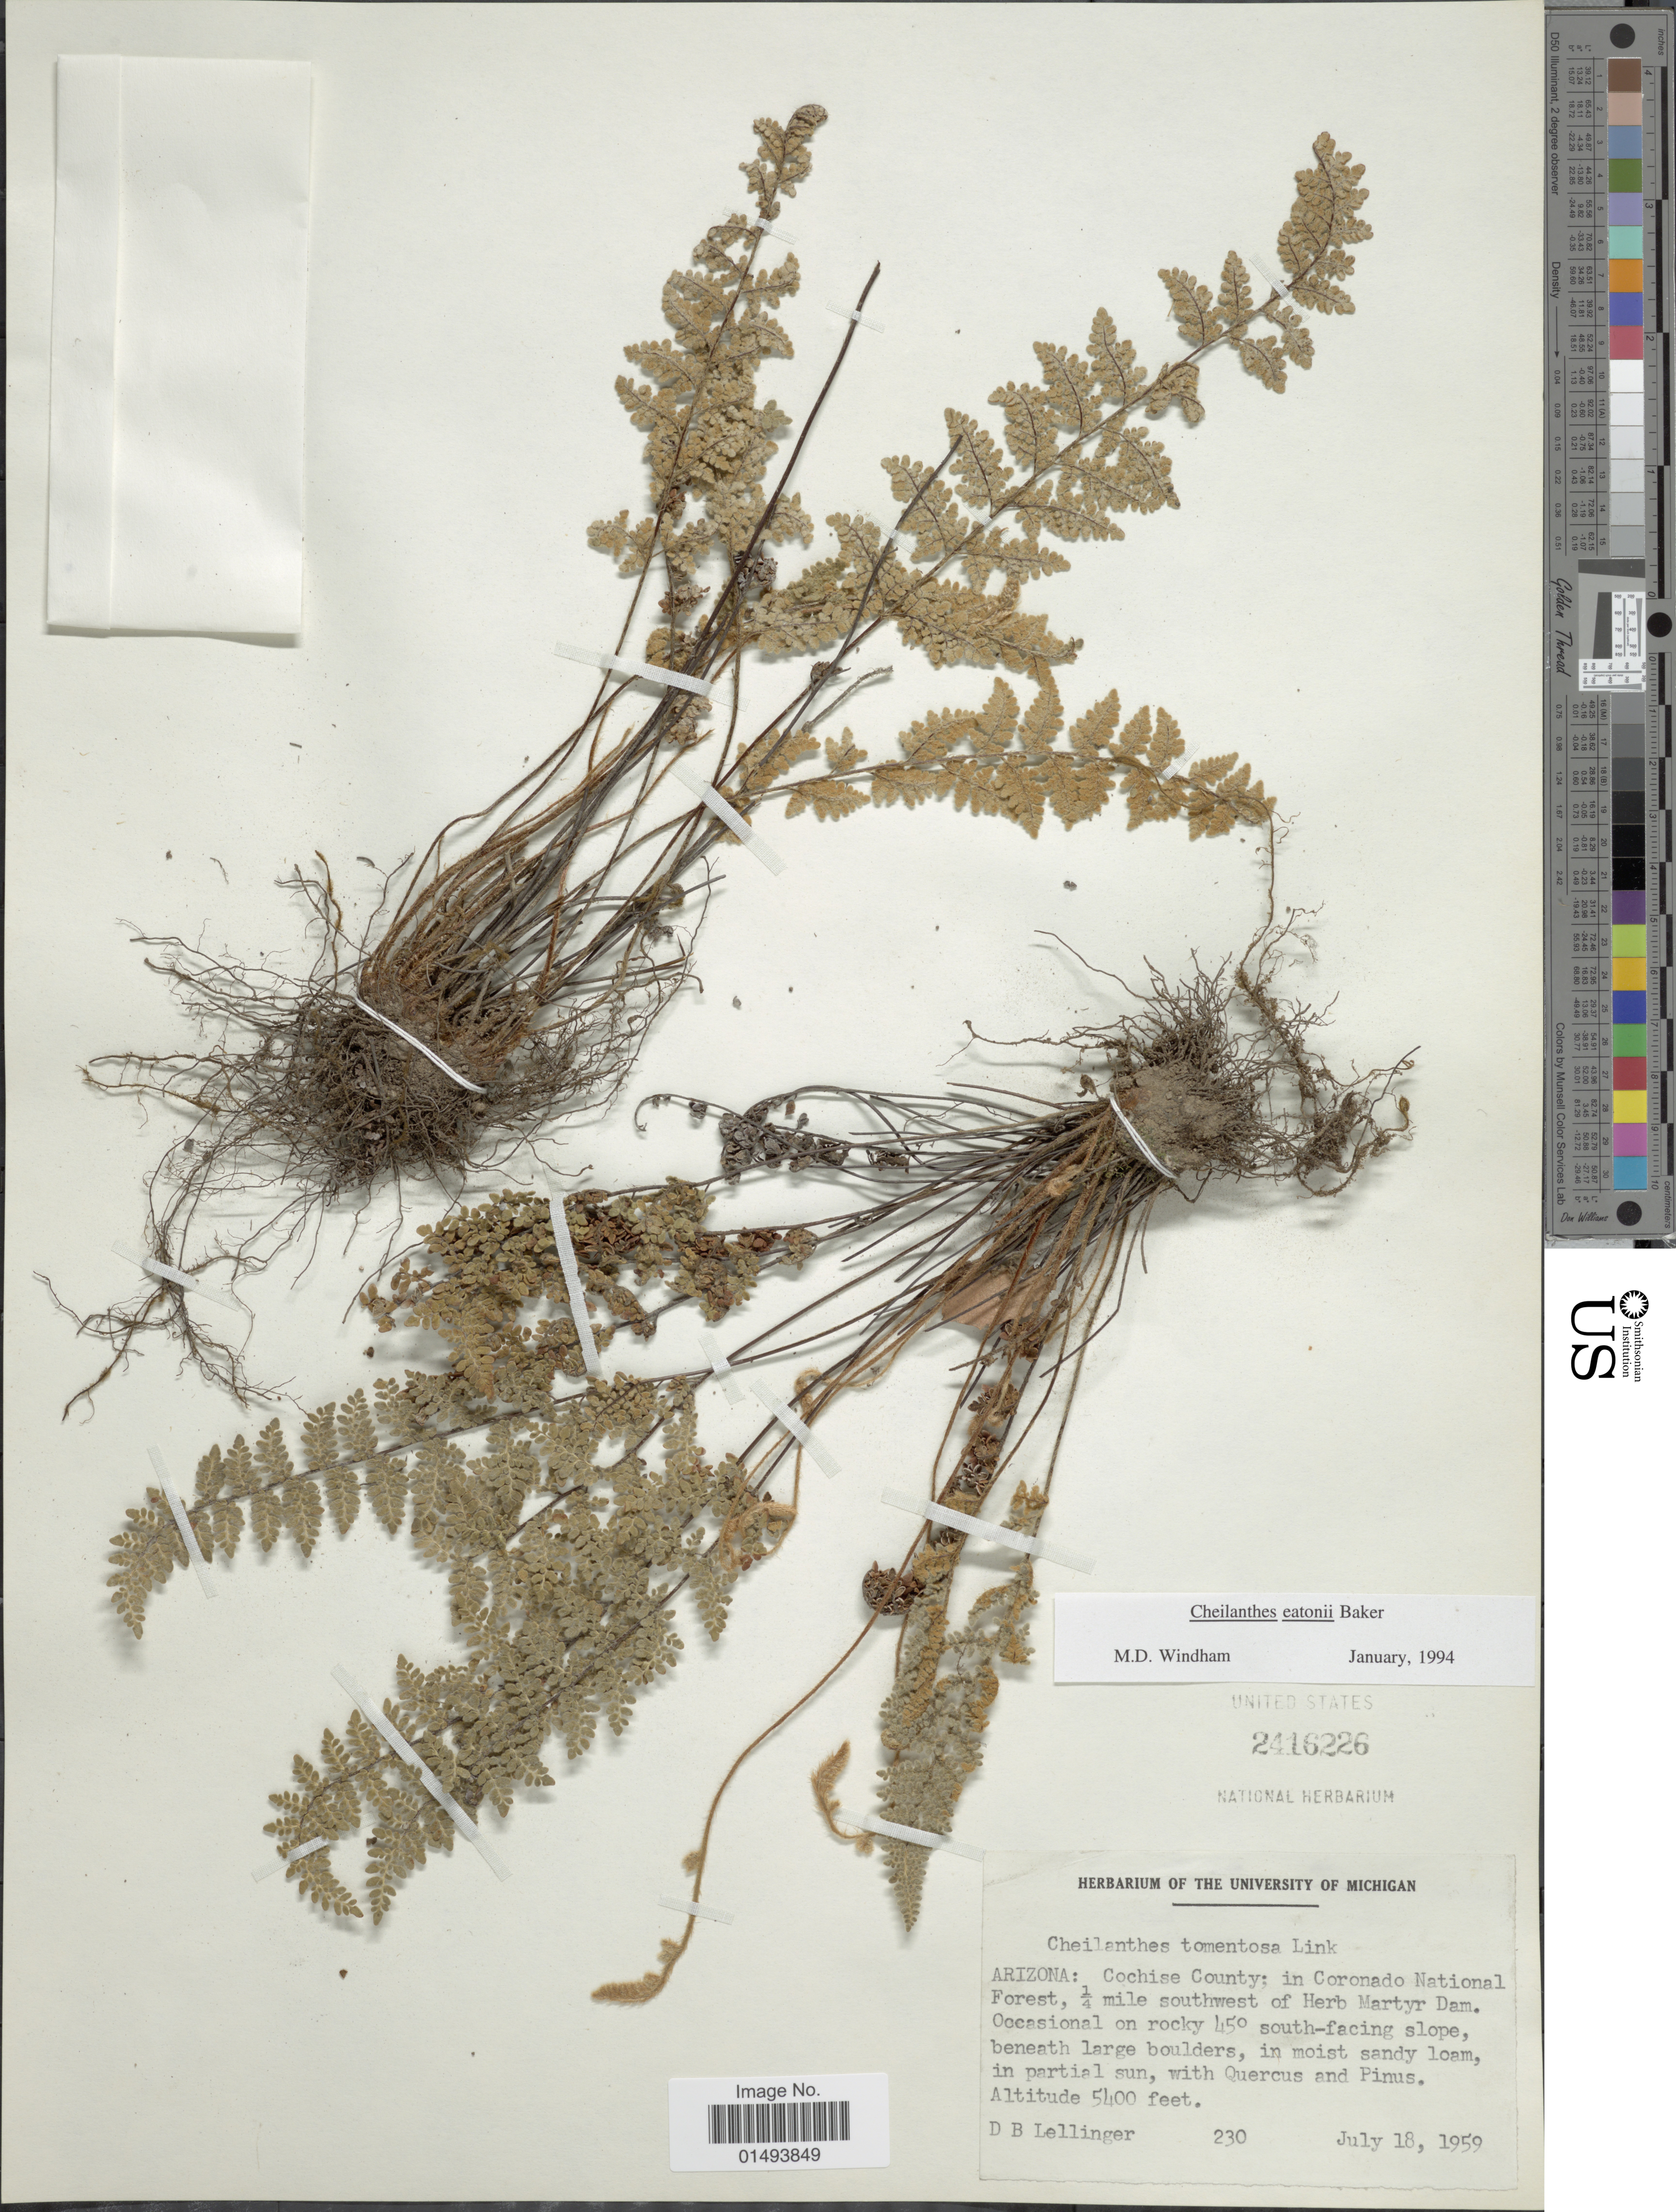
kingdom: Plantae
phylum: Tracheophyta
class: Polypodiopsida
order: Polypodiales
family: Pteridaceae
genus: Myriopteris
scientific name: Myriopteris rufa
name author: Fée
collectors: D. B. Lellinger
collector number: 230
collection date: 1959-07-18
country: United States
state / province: Arizona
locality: Cochise County; in Coronado National Forest, 1/4 mile southwest of Herb Martyr Dam. Occasional on rocky 45 degrees south facing slope, beneath large boulders, in moist sandy loam, in partial sun, with Quercus and Pinus.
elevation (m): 1646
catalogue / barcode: US 2416226